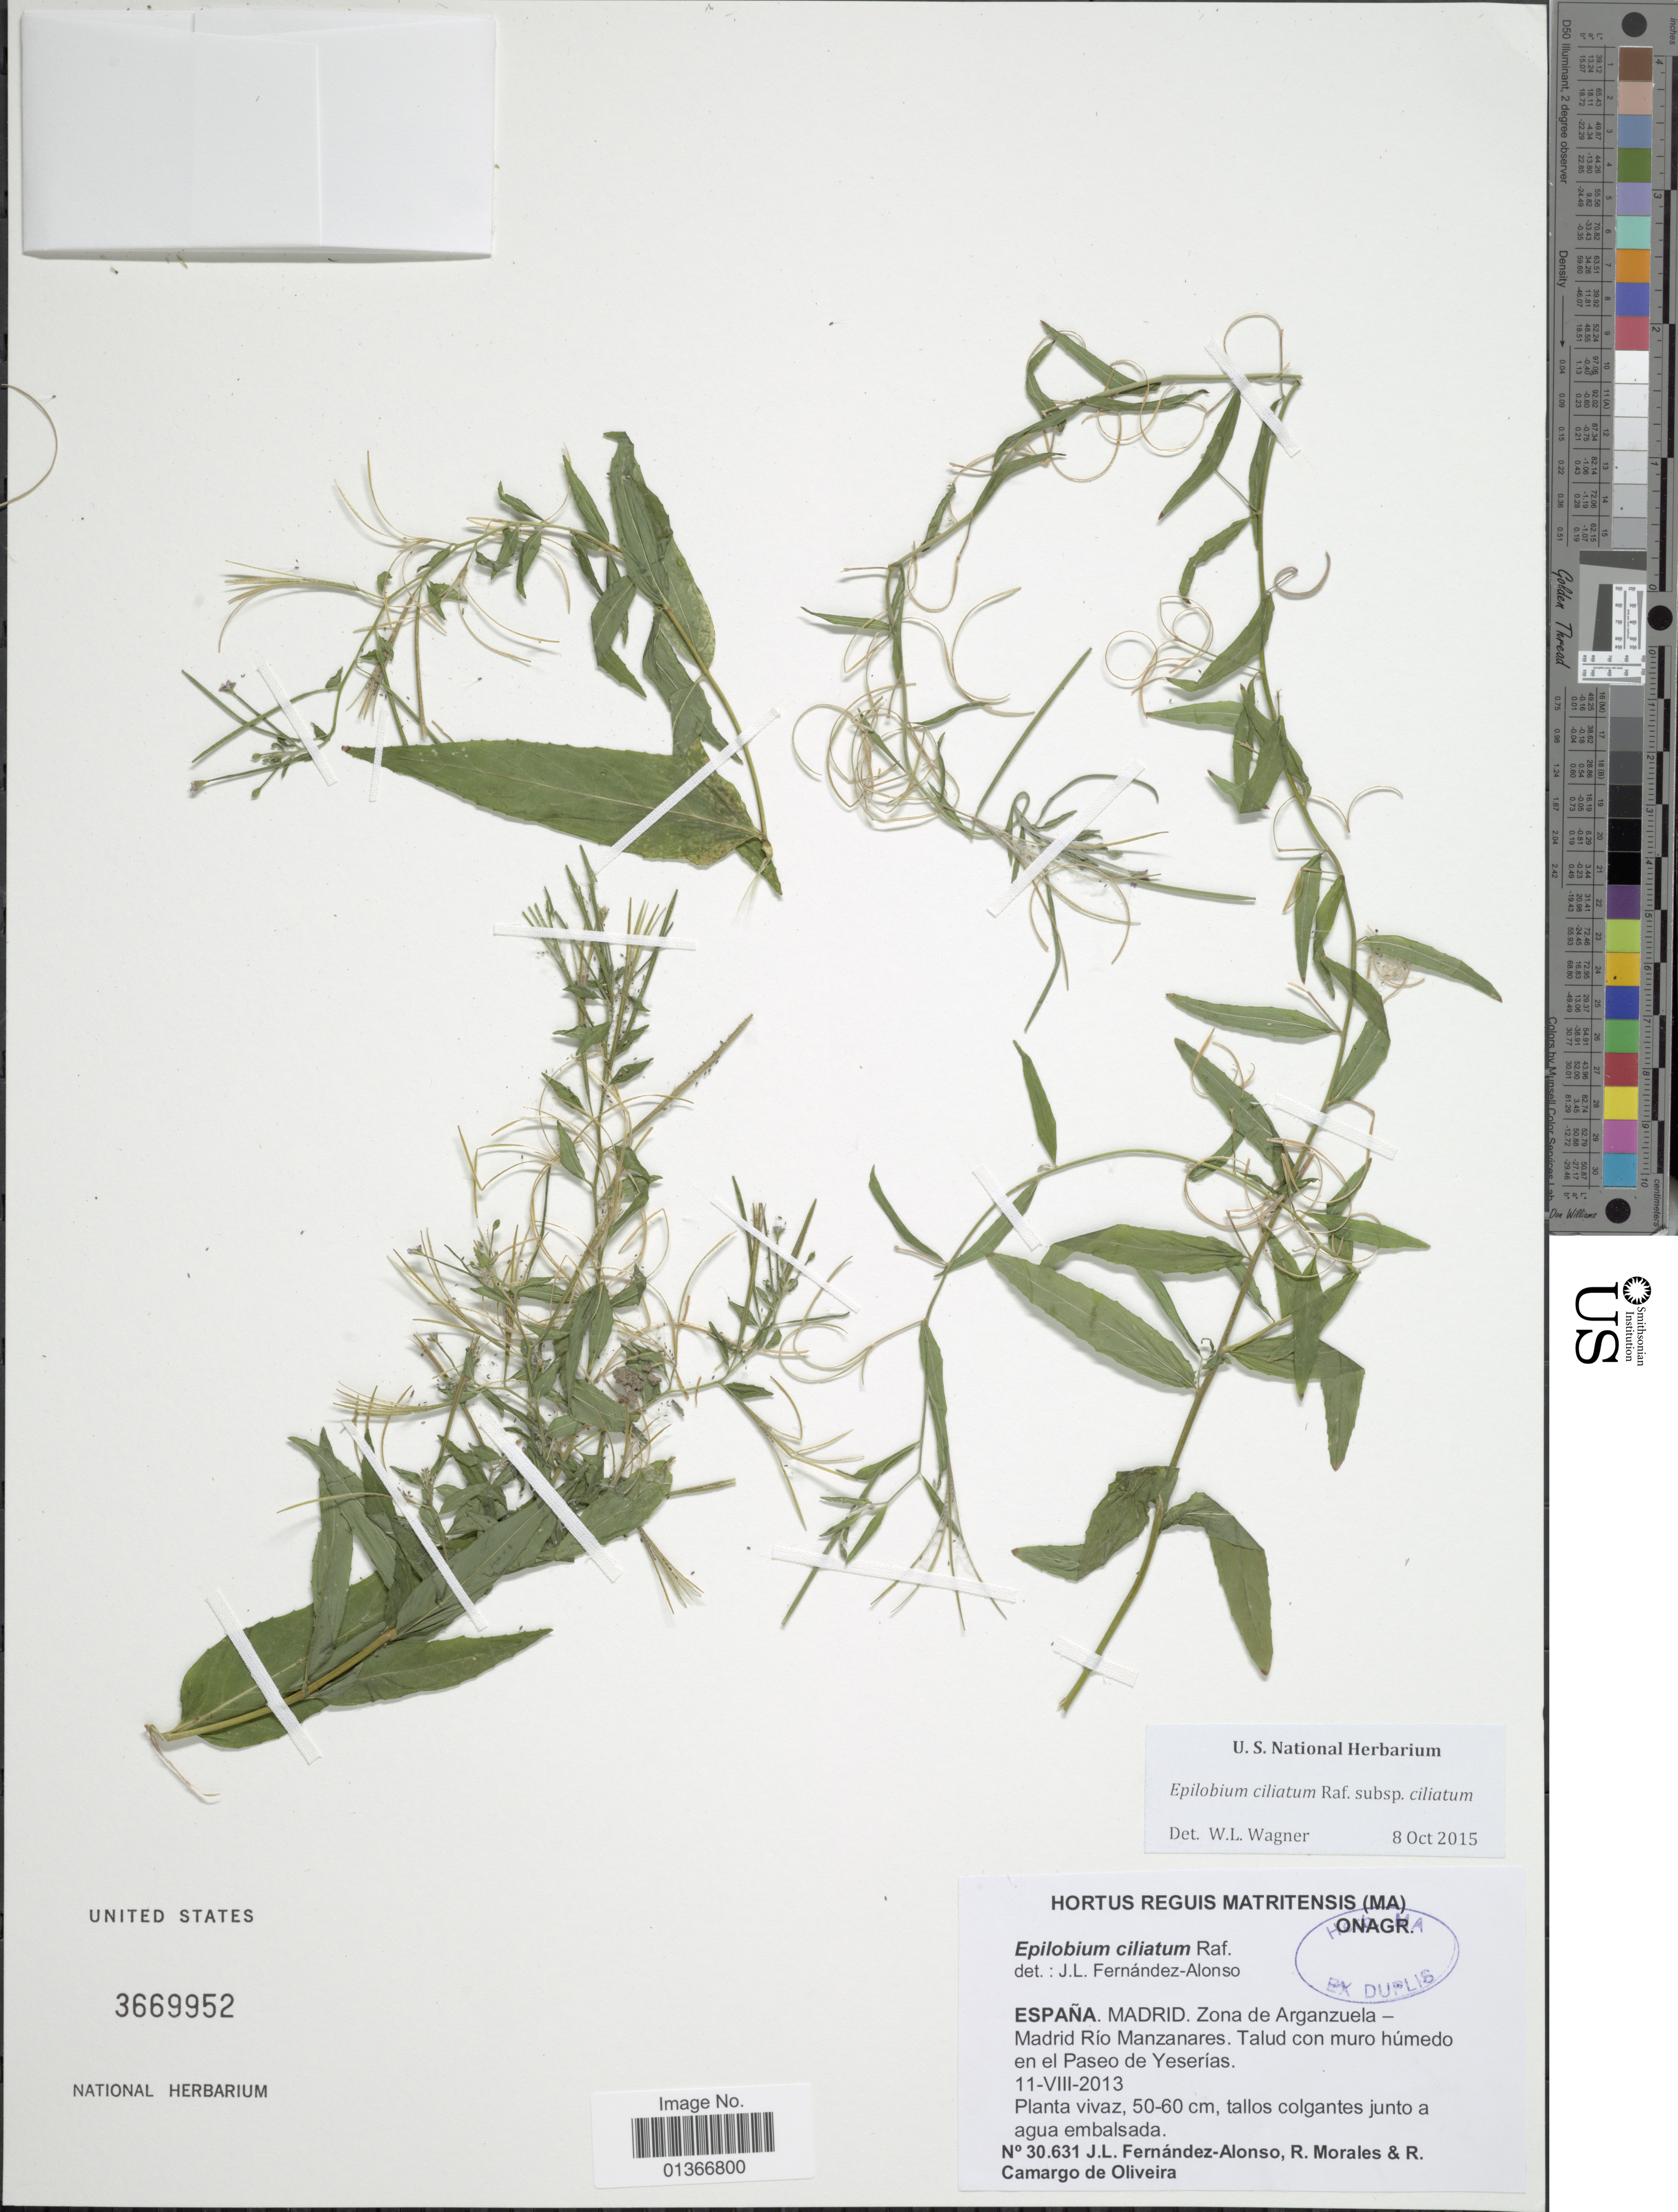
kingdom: Plantae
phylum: Tracheophyta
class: Magnoliopsida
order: Myrtales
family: Onagraceae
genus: Epilobium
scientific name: Epilobium ciliatum subsp. ciliatum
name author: Raf.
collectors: J. L. Fernández-Alonso, R. Morales & R. Camargo de Oliveira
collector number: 30631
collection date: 2013-08-11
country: Spain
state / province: Madrid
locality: Zona de Arganzuela - Madrid Río Manzanares. Talud con muro húmedo en el Paseo de Yeserías.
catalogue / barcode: US 3669952